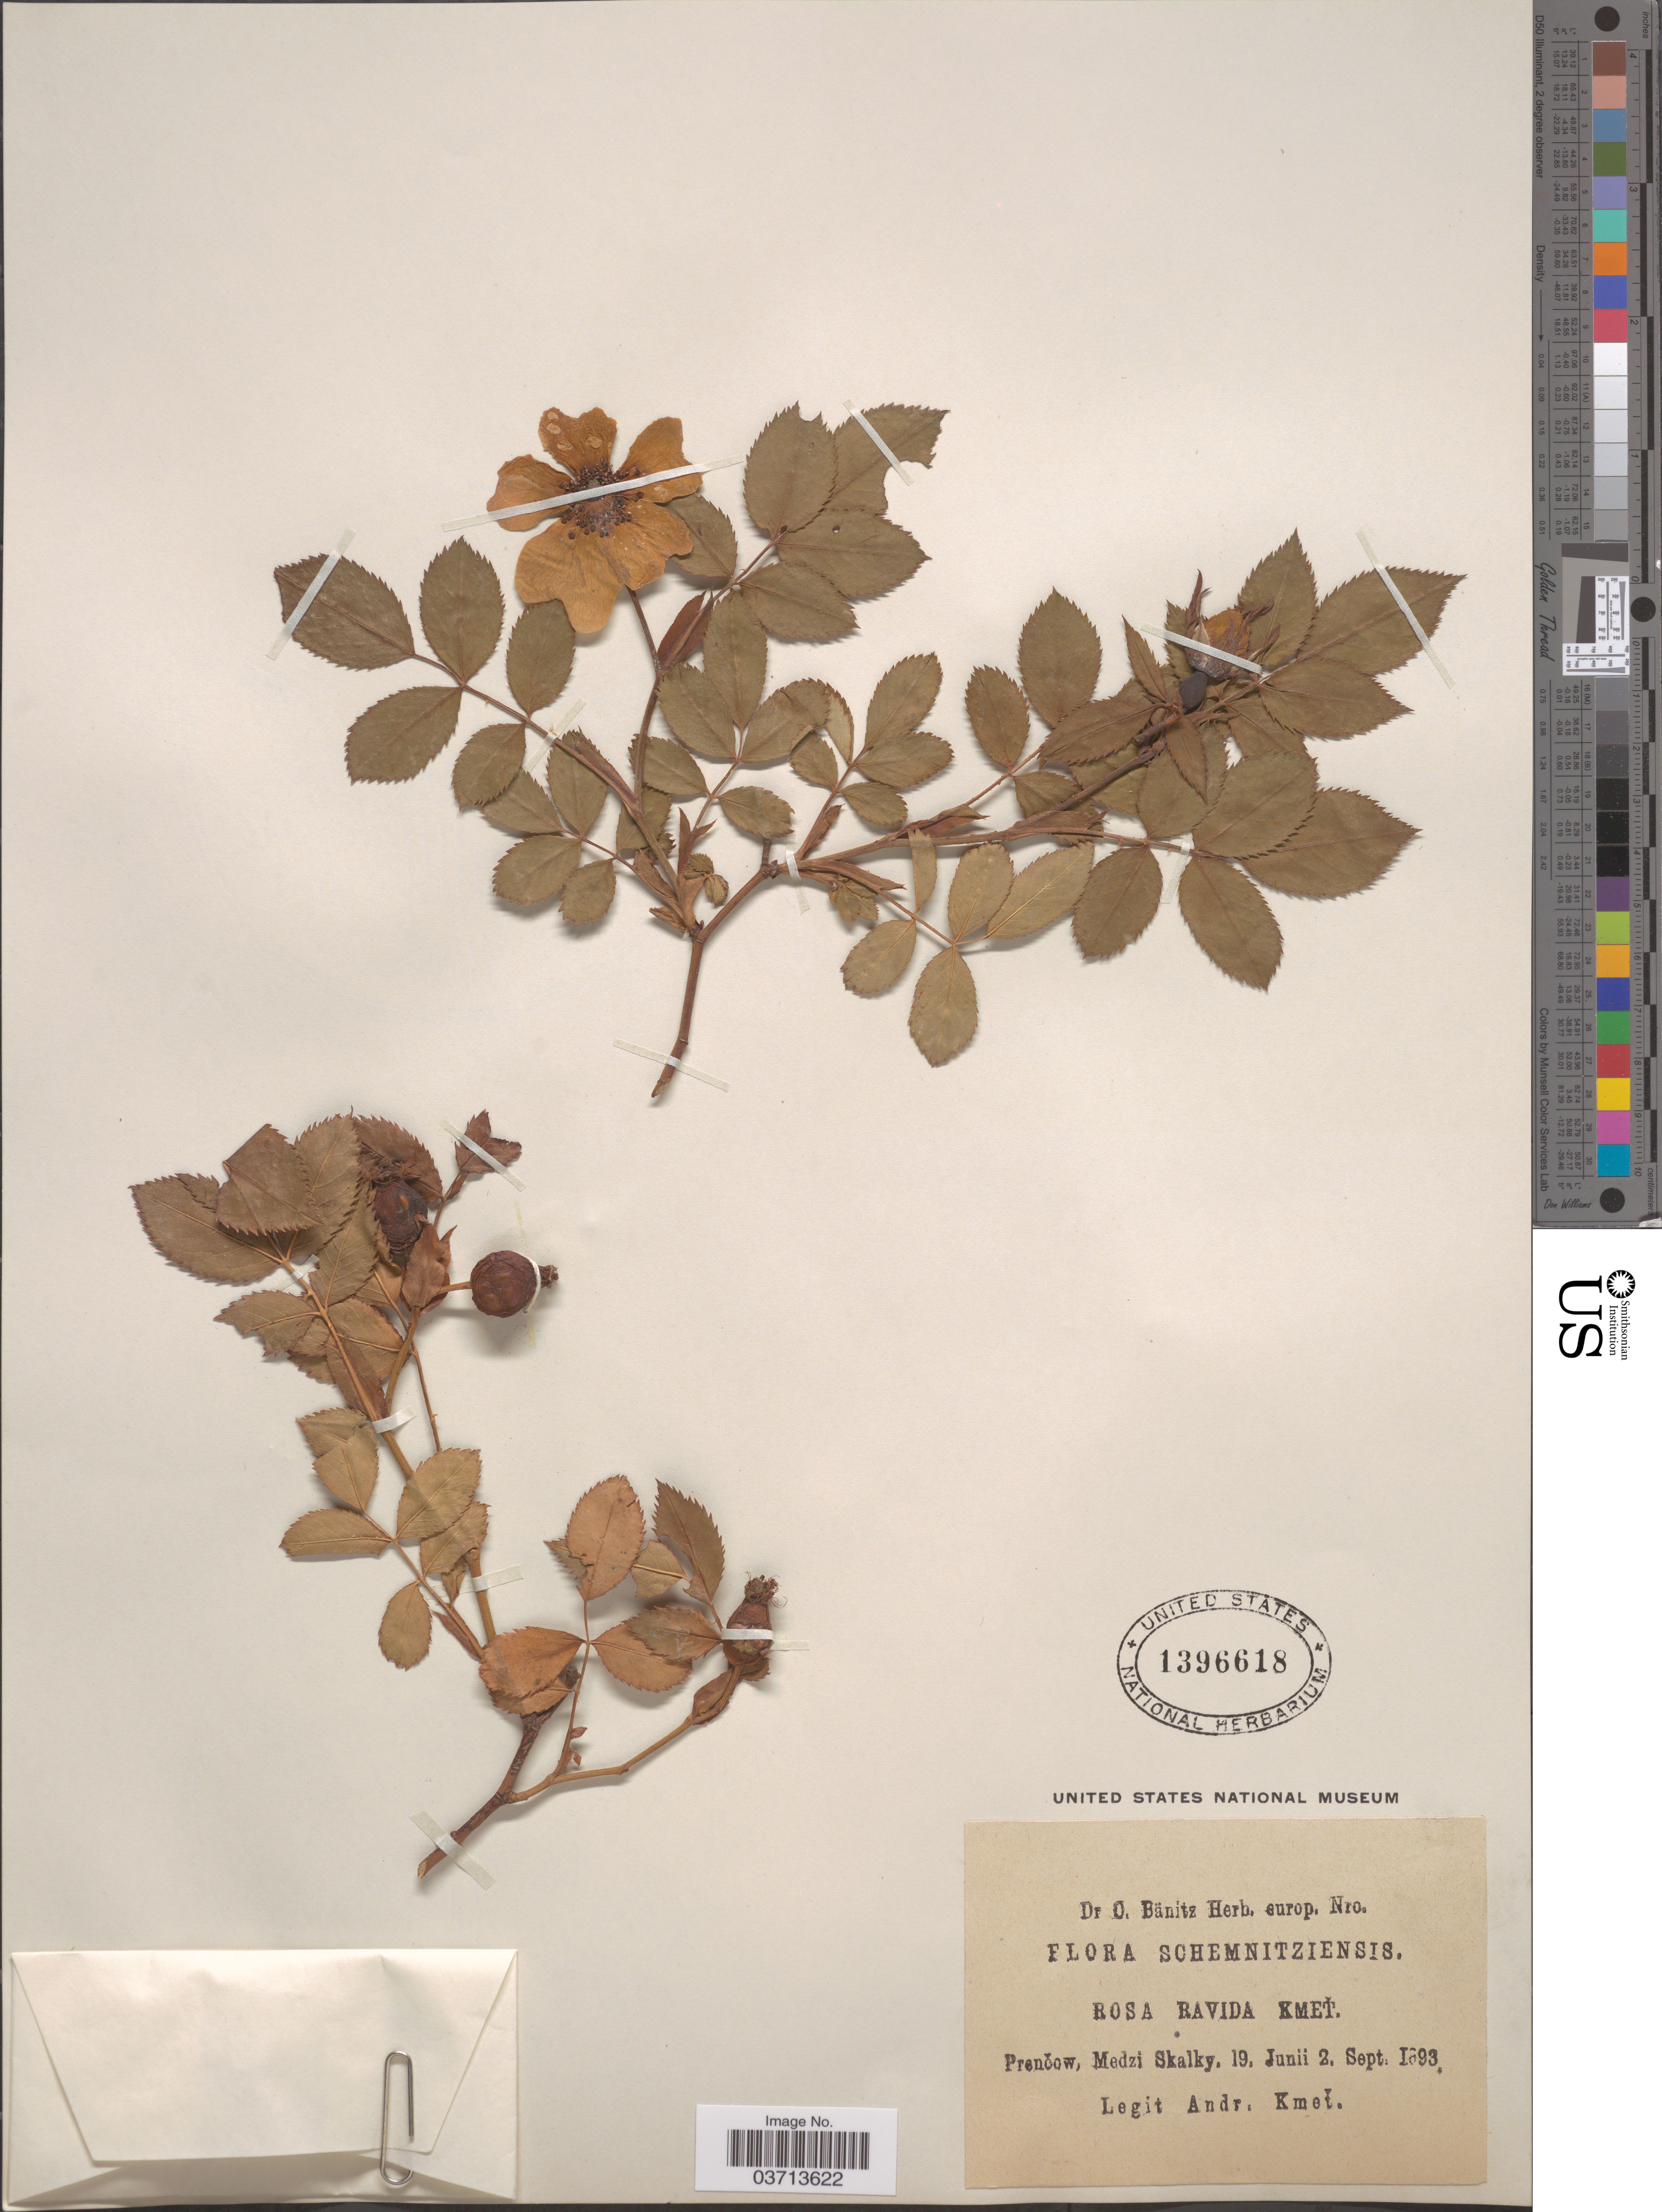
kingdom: Plantae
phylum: Tracheophyta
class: Magnoliopsida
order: Rosales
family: Rosaceae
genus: Rosa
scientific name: Rosa ravida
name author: Kmet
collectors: A. Kmet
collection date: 1893-06-19/1893-09-02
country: Slovakia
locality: Schemnitziensis. Prenčow, Medzi Skalky.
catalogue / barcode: US 1396618